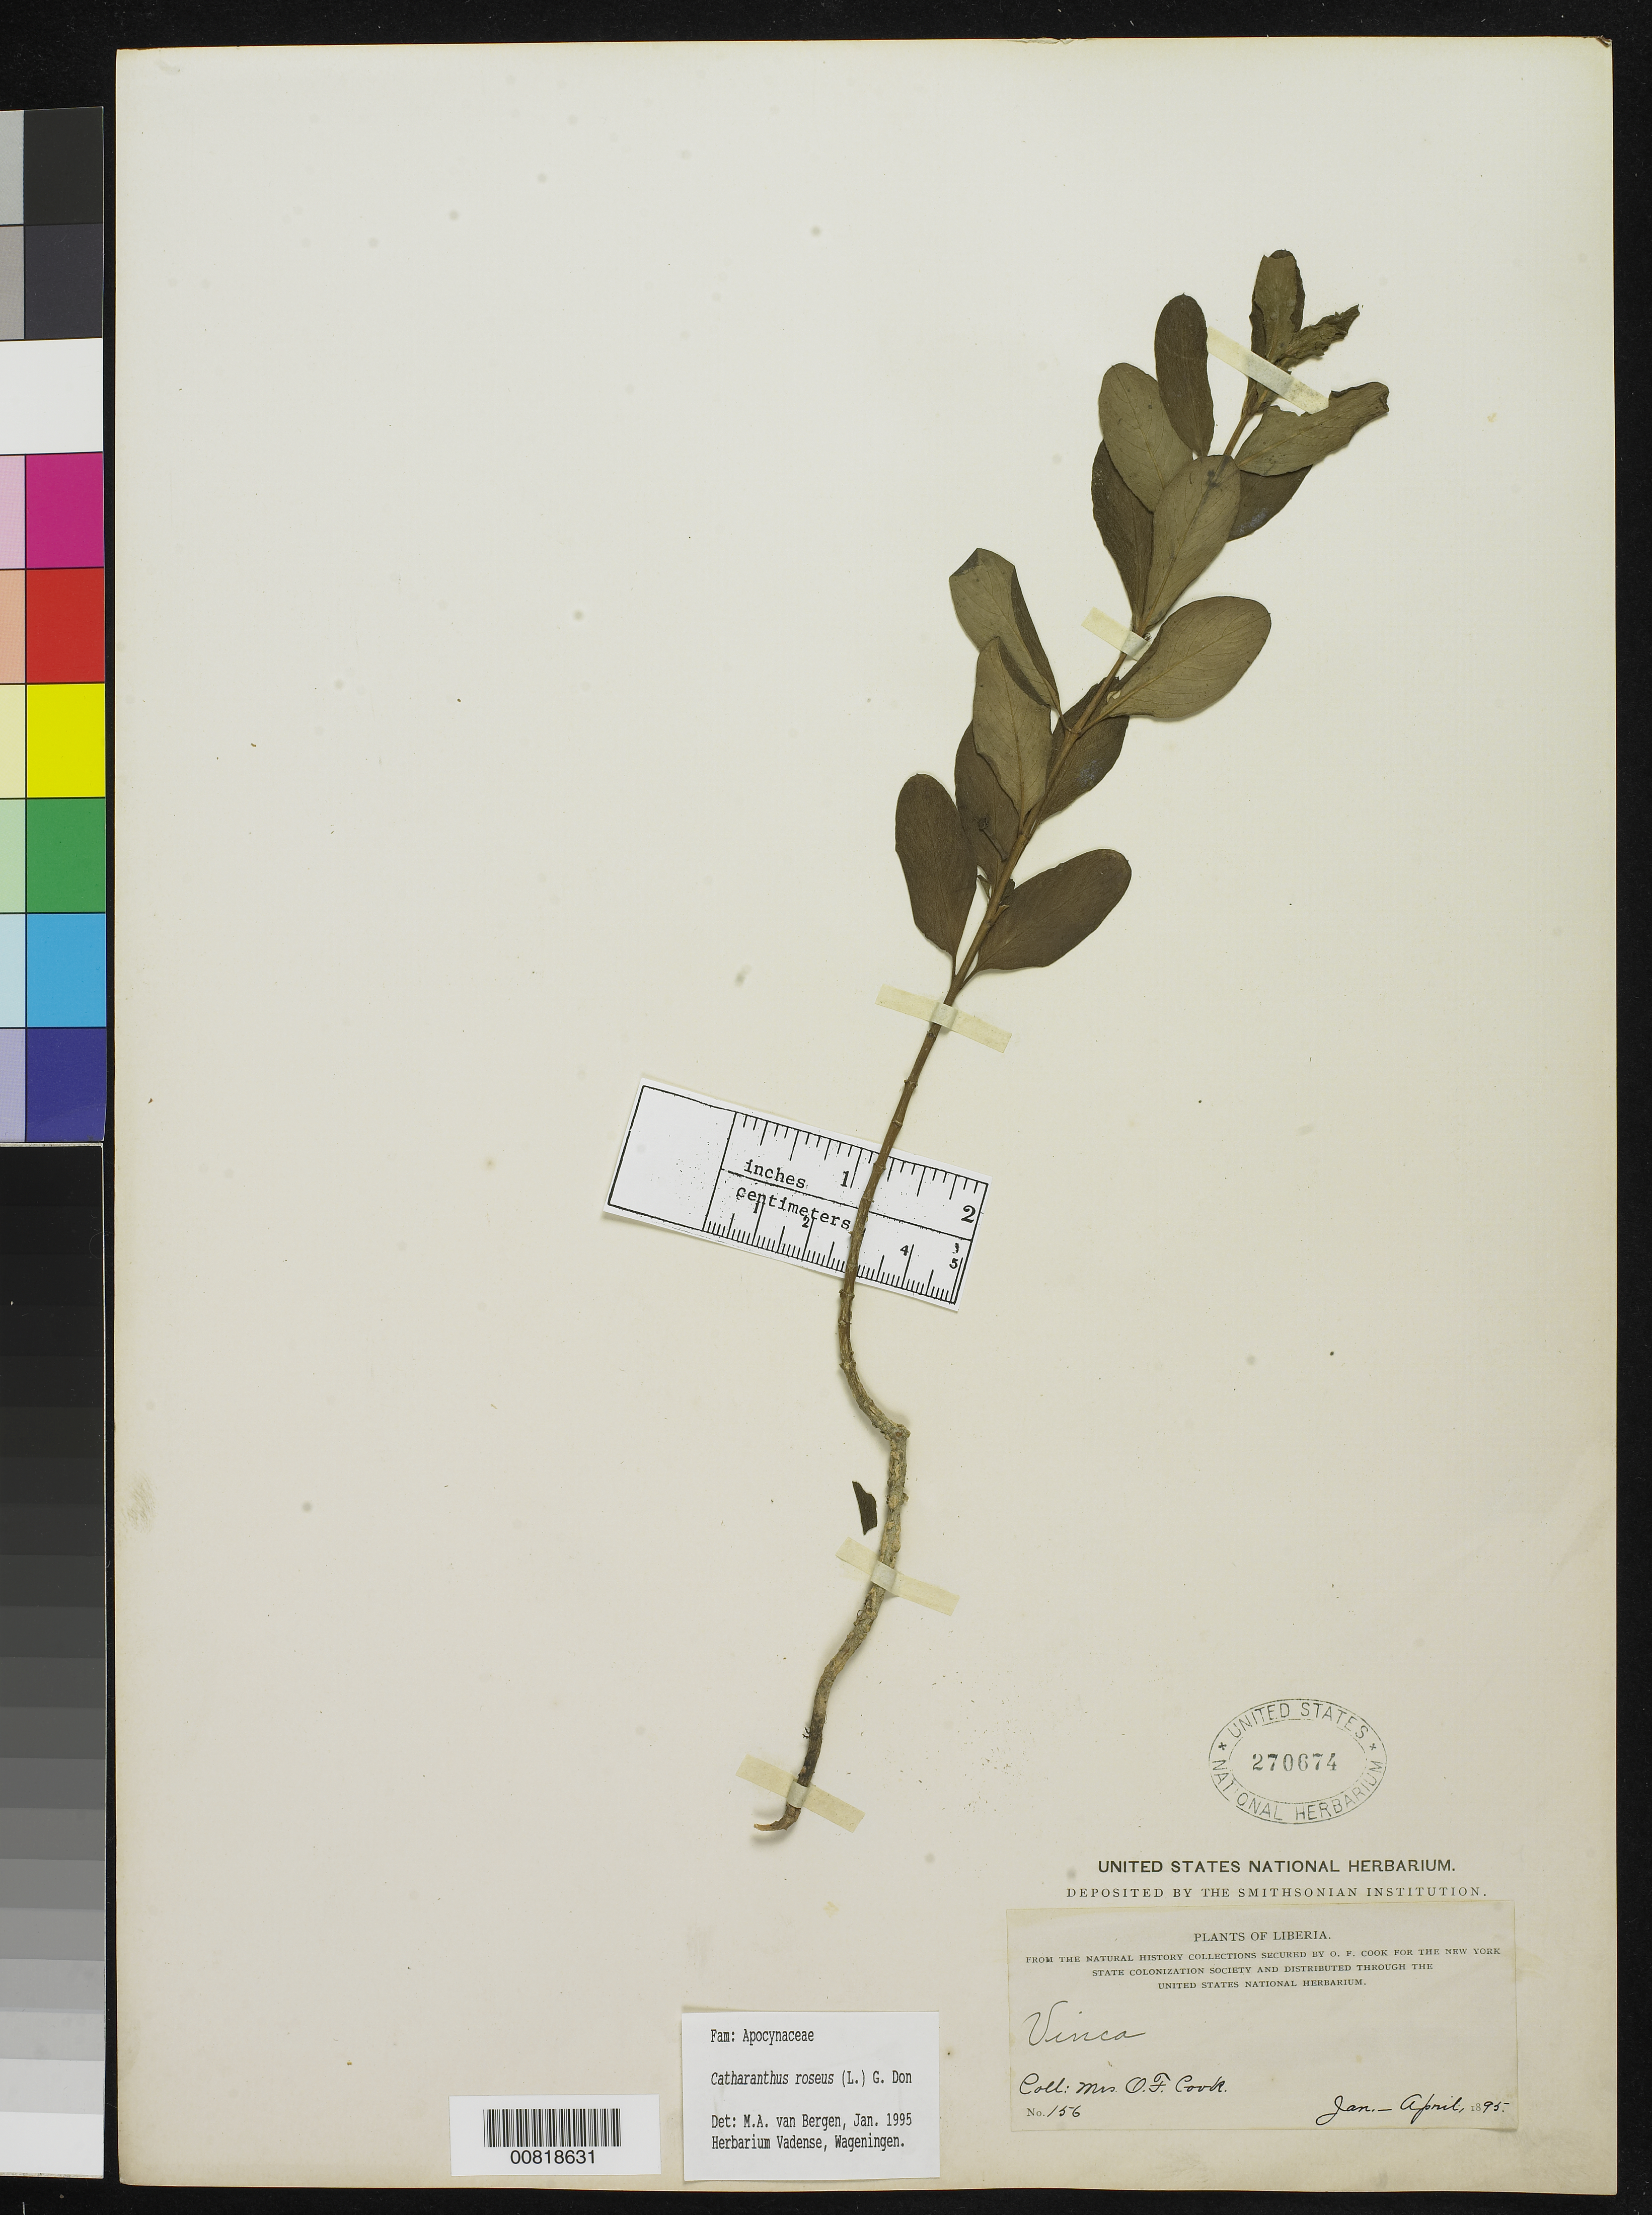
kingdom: Plantae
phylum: Tracheophyta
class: Magnoliopsida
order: Gentianales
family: Apocynaceae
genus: Catharanthus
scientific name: Catharanthus roseus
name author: (L.) G. Don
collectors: Alice C. Cook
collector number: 156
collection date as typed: Jan 1895 to -- Apr 1895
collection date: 1895-01/1895-04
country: Liberia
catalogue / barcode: US 270674